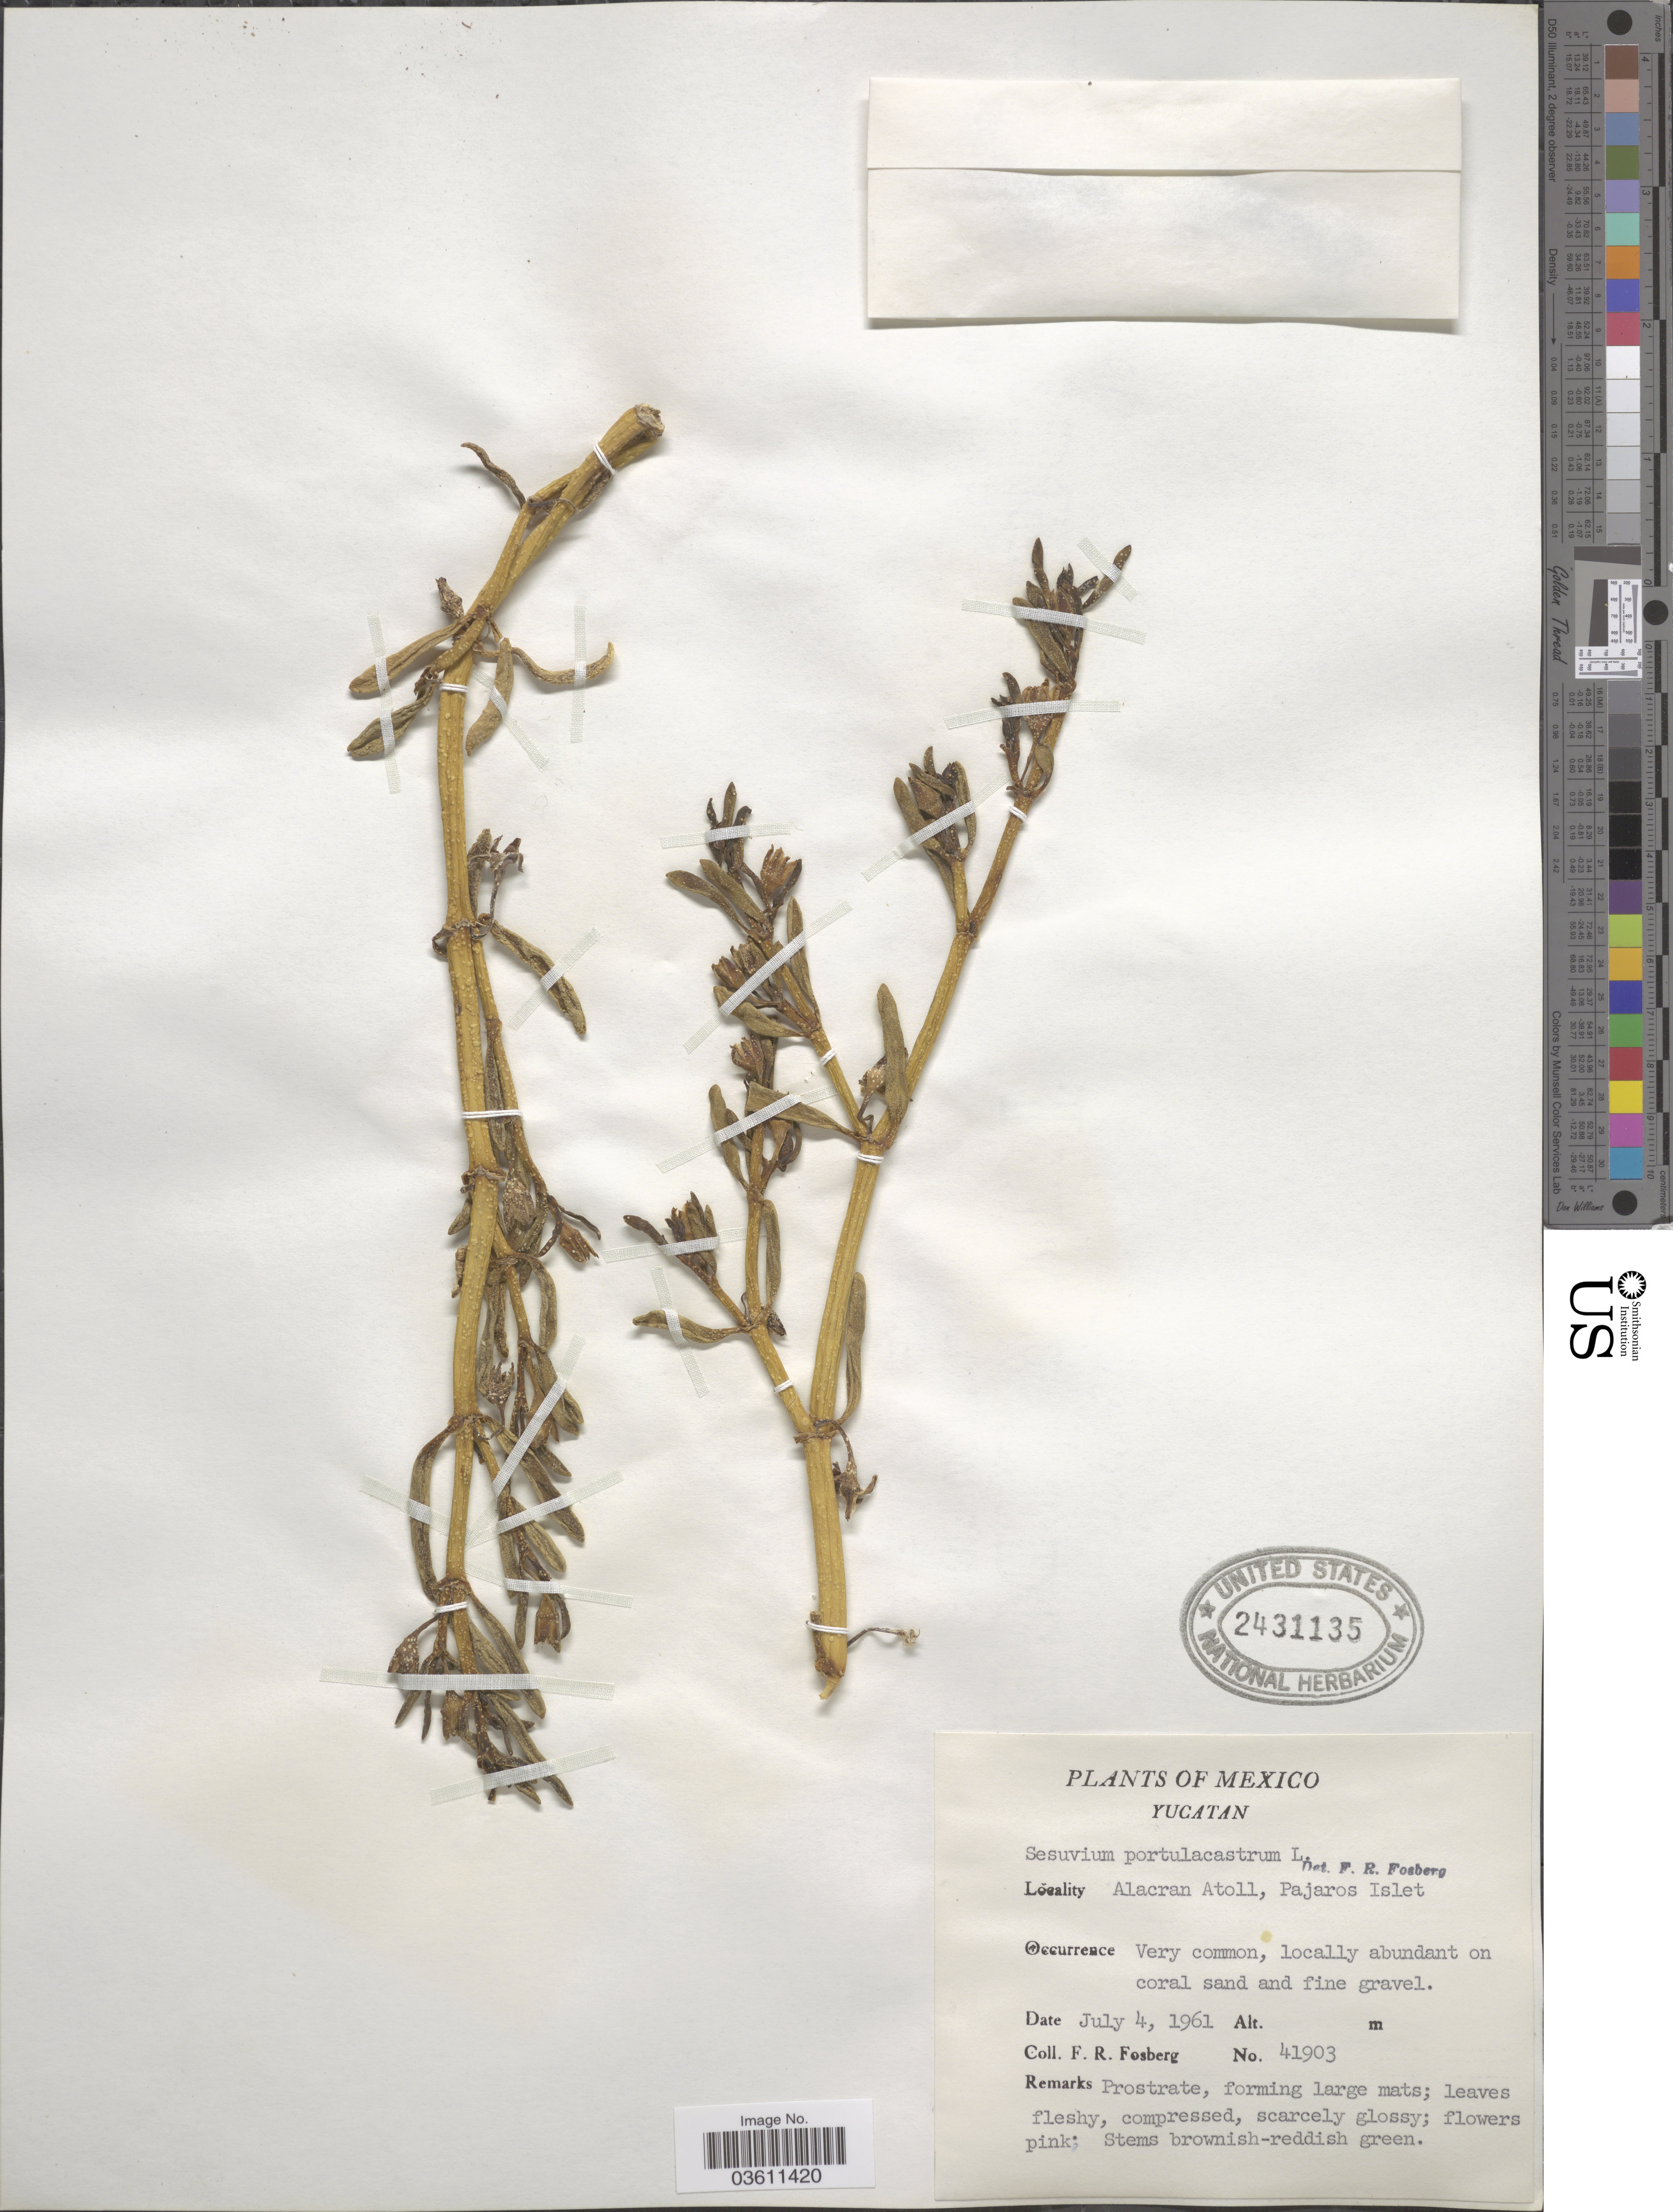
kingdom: Plantae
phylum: Tracheophyta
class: Magnoliopsida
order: Caryophyllales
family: Aizoaceae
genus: Sesuvium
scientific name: Sesuvium portulacastrum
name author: (L.) L.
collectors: F. R. Fosberg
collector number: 41903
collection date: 1961-07-04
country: Mexico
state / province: Yucatán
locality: Alacran Atoll, Pajaros Islet.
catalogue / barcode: US 2431135